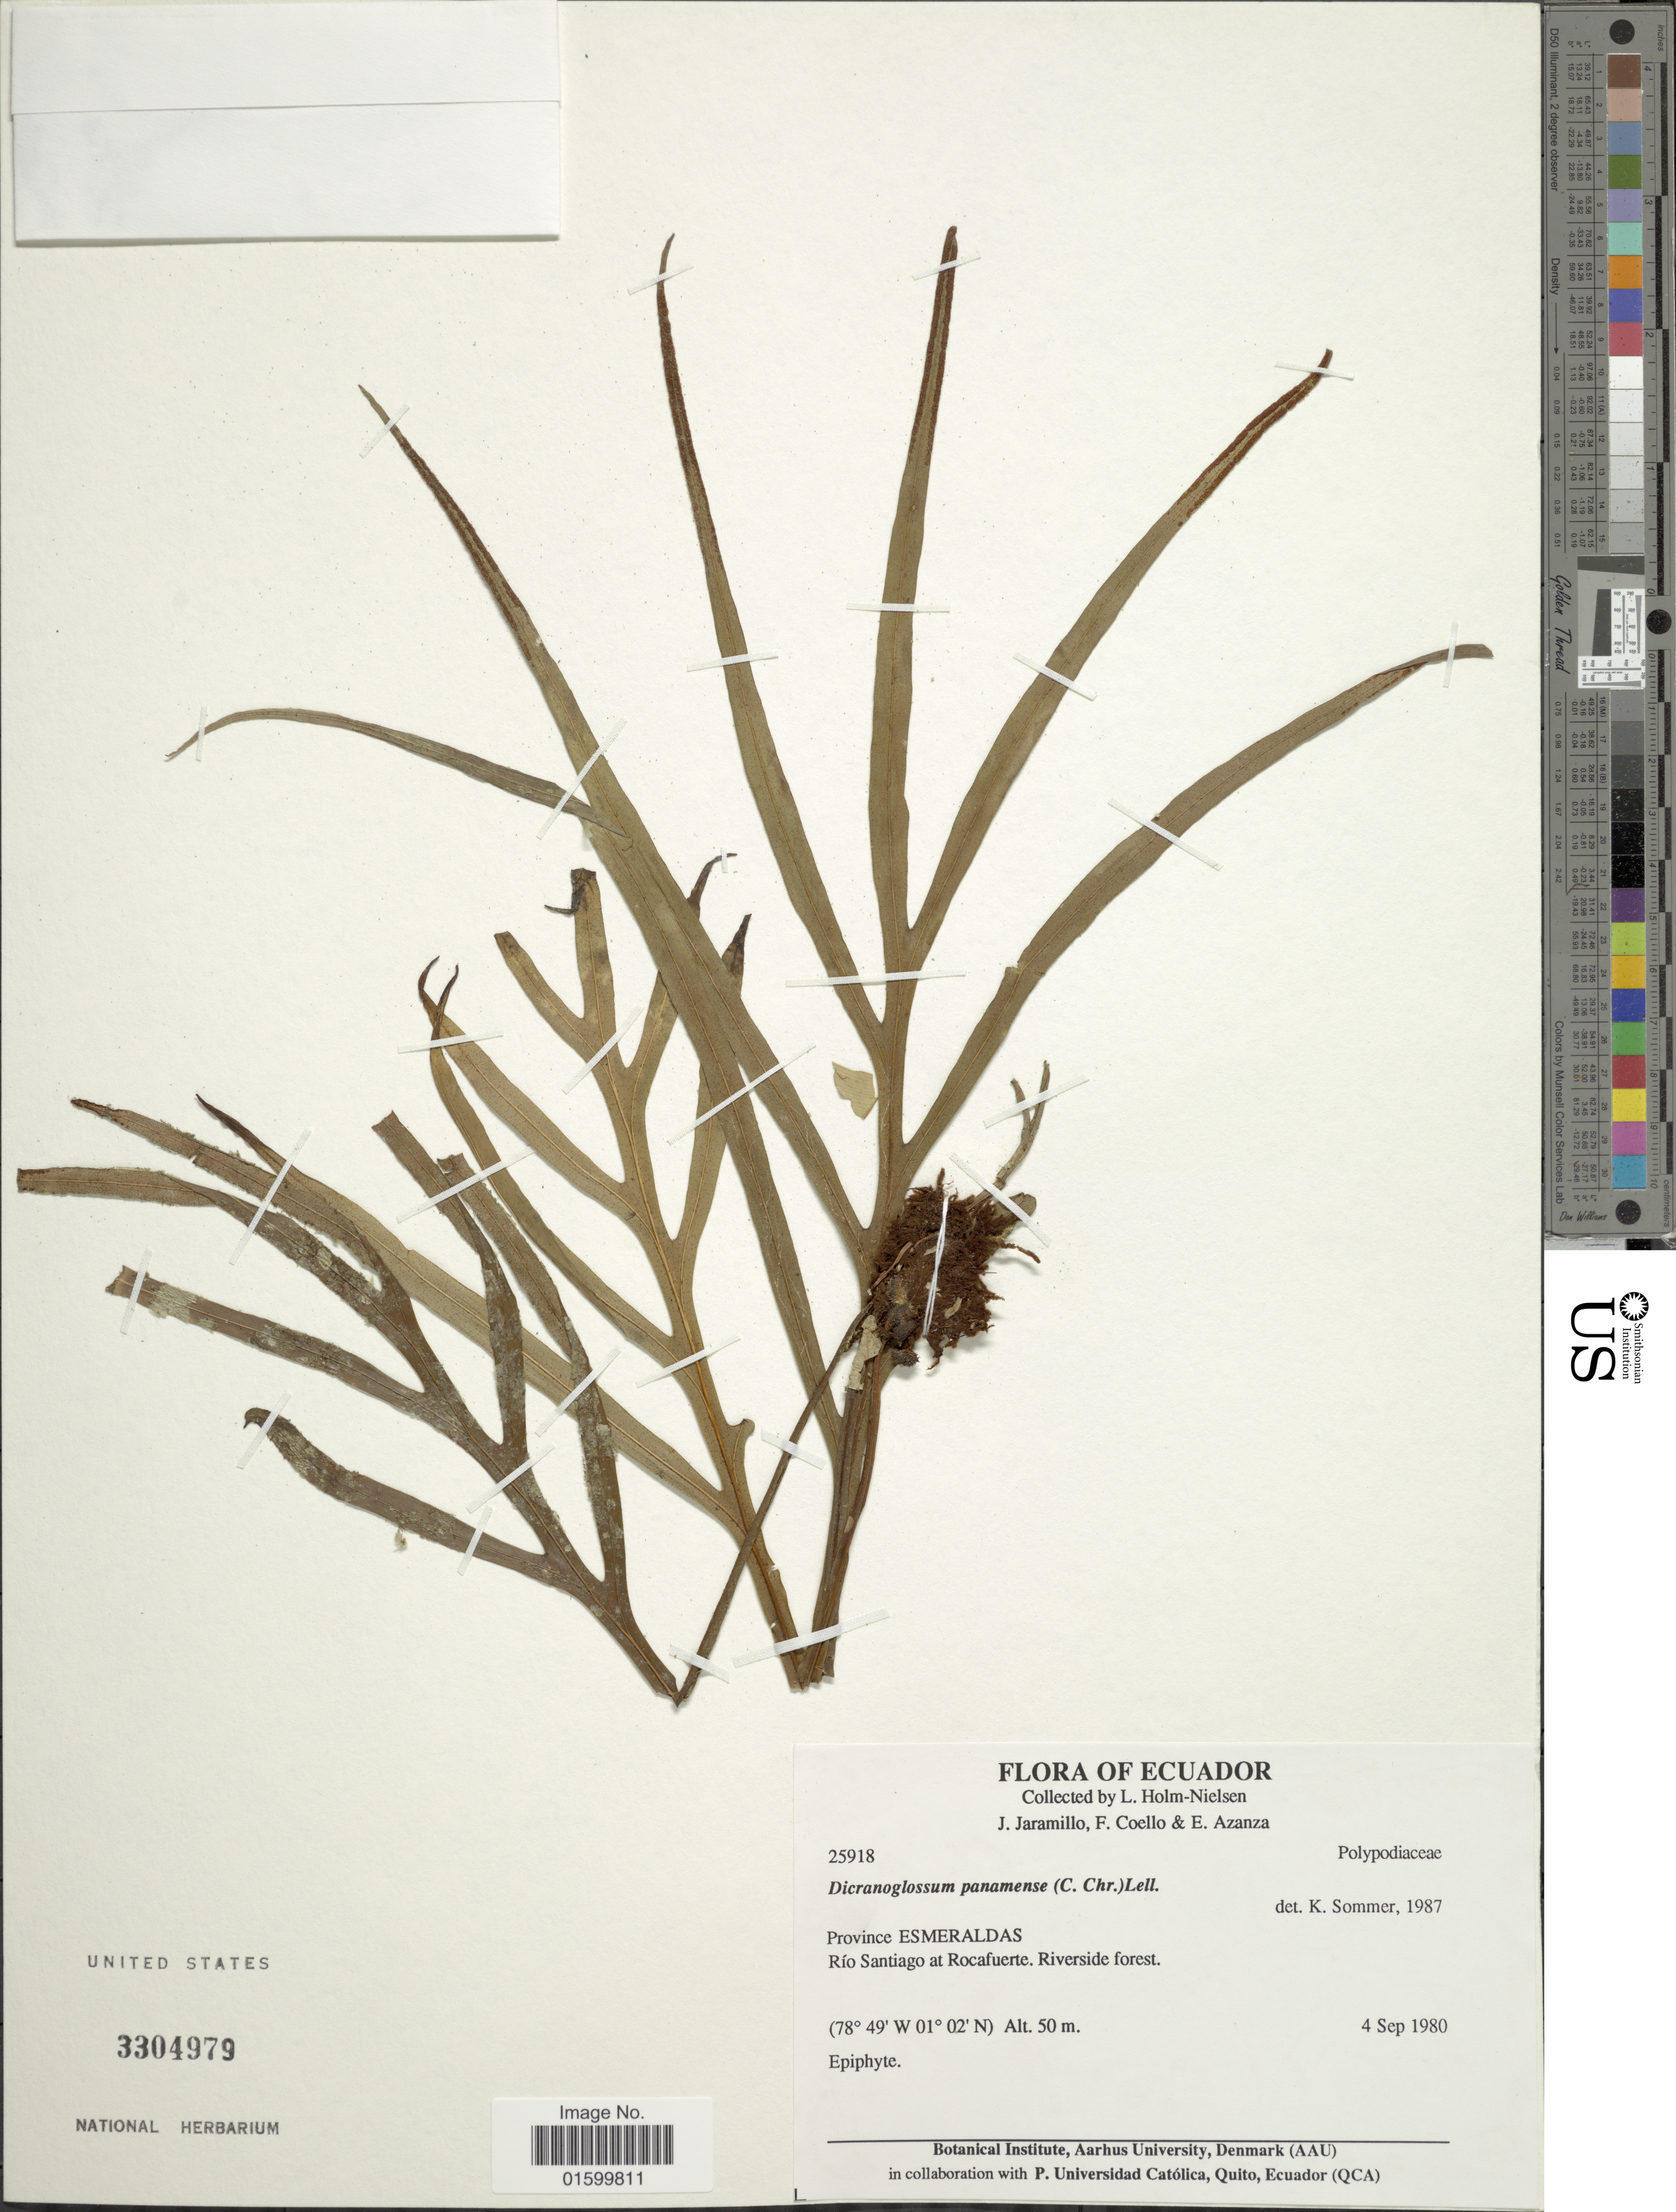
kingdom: Plantae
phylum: Tracheophyta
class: Polypodiopsida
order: Polypodiales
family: Polypodiaceae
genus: Pleopeltis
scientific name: Pleopeltis panamensis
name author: (Weath.) Pic. Serm.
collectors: J. Jaramillo, F. Coello & E. Azanza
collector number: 25918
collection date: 1980-09-04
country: Ecuador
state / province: Esmeraldas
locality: Province Esmeraldas, Rio Santiago at Rocafuerte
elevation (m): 50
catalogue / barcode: US 3304979